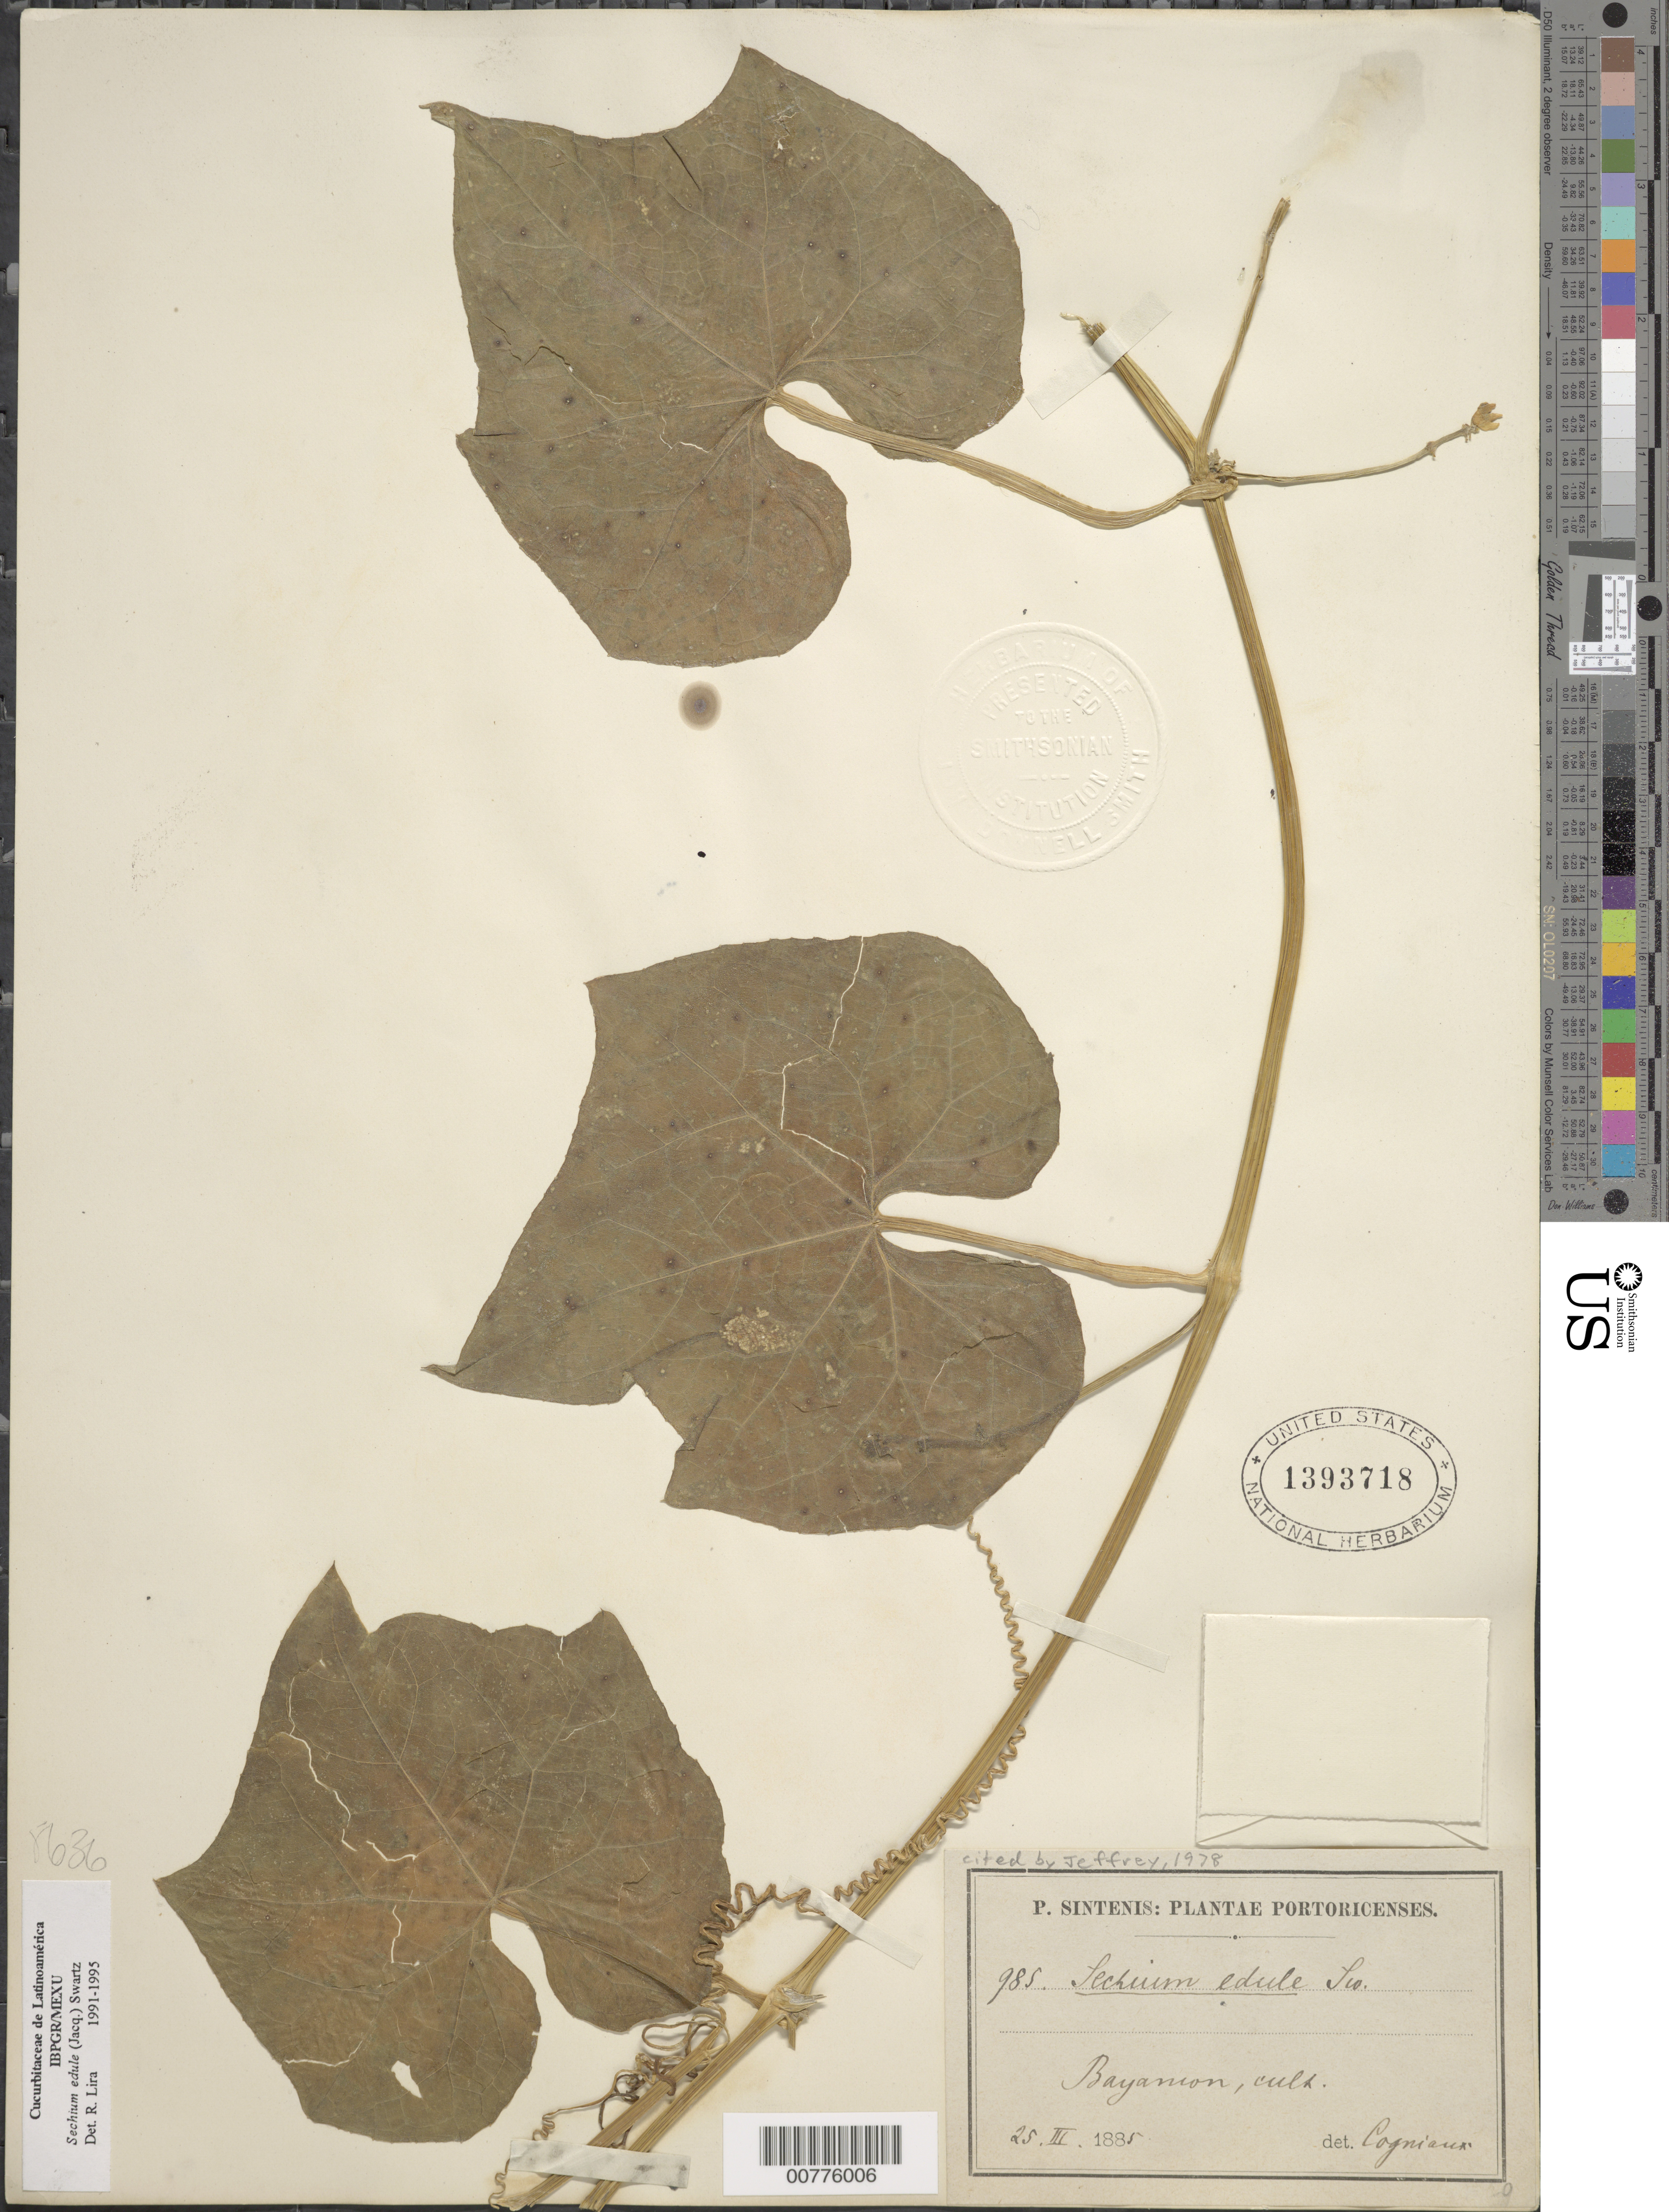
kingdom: Plantae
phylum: Tracheophyta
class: Magnoliopsida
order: Cucurbitales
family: Cucurbitaceae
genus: Sicyos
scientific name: Sicyos edulis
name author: Jacq.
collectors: P. Sintenis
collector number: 985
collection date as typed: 25 Mar 1885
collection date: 1885-03-25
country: Puerto Rico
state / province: Bayamón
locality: Bayamon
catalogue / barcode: US 1393718